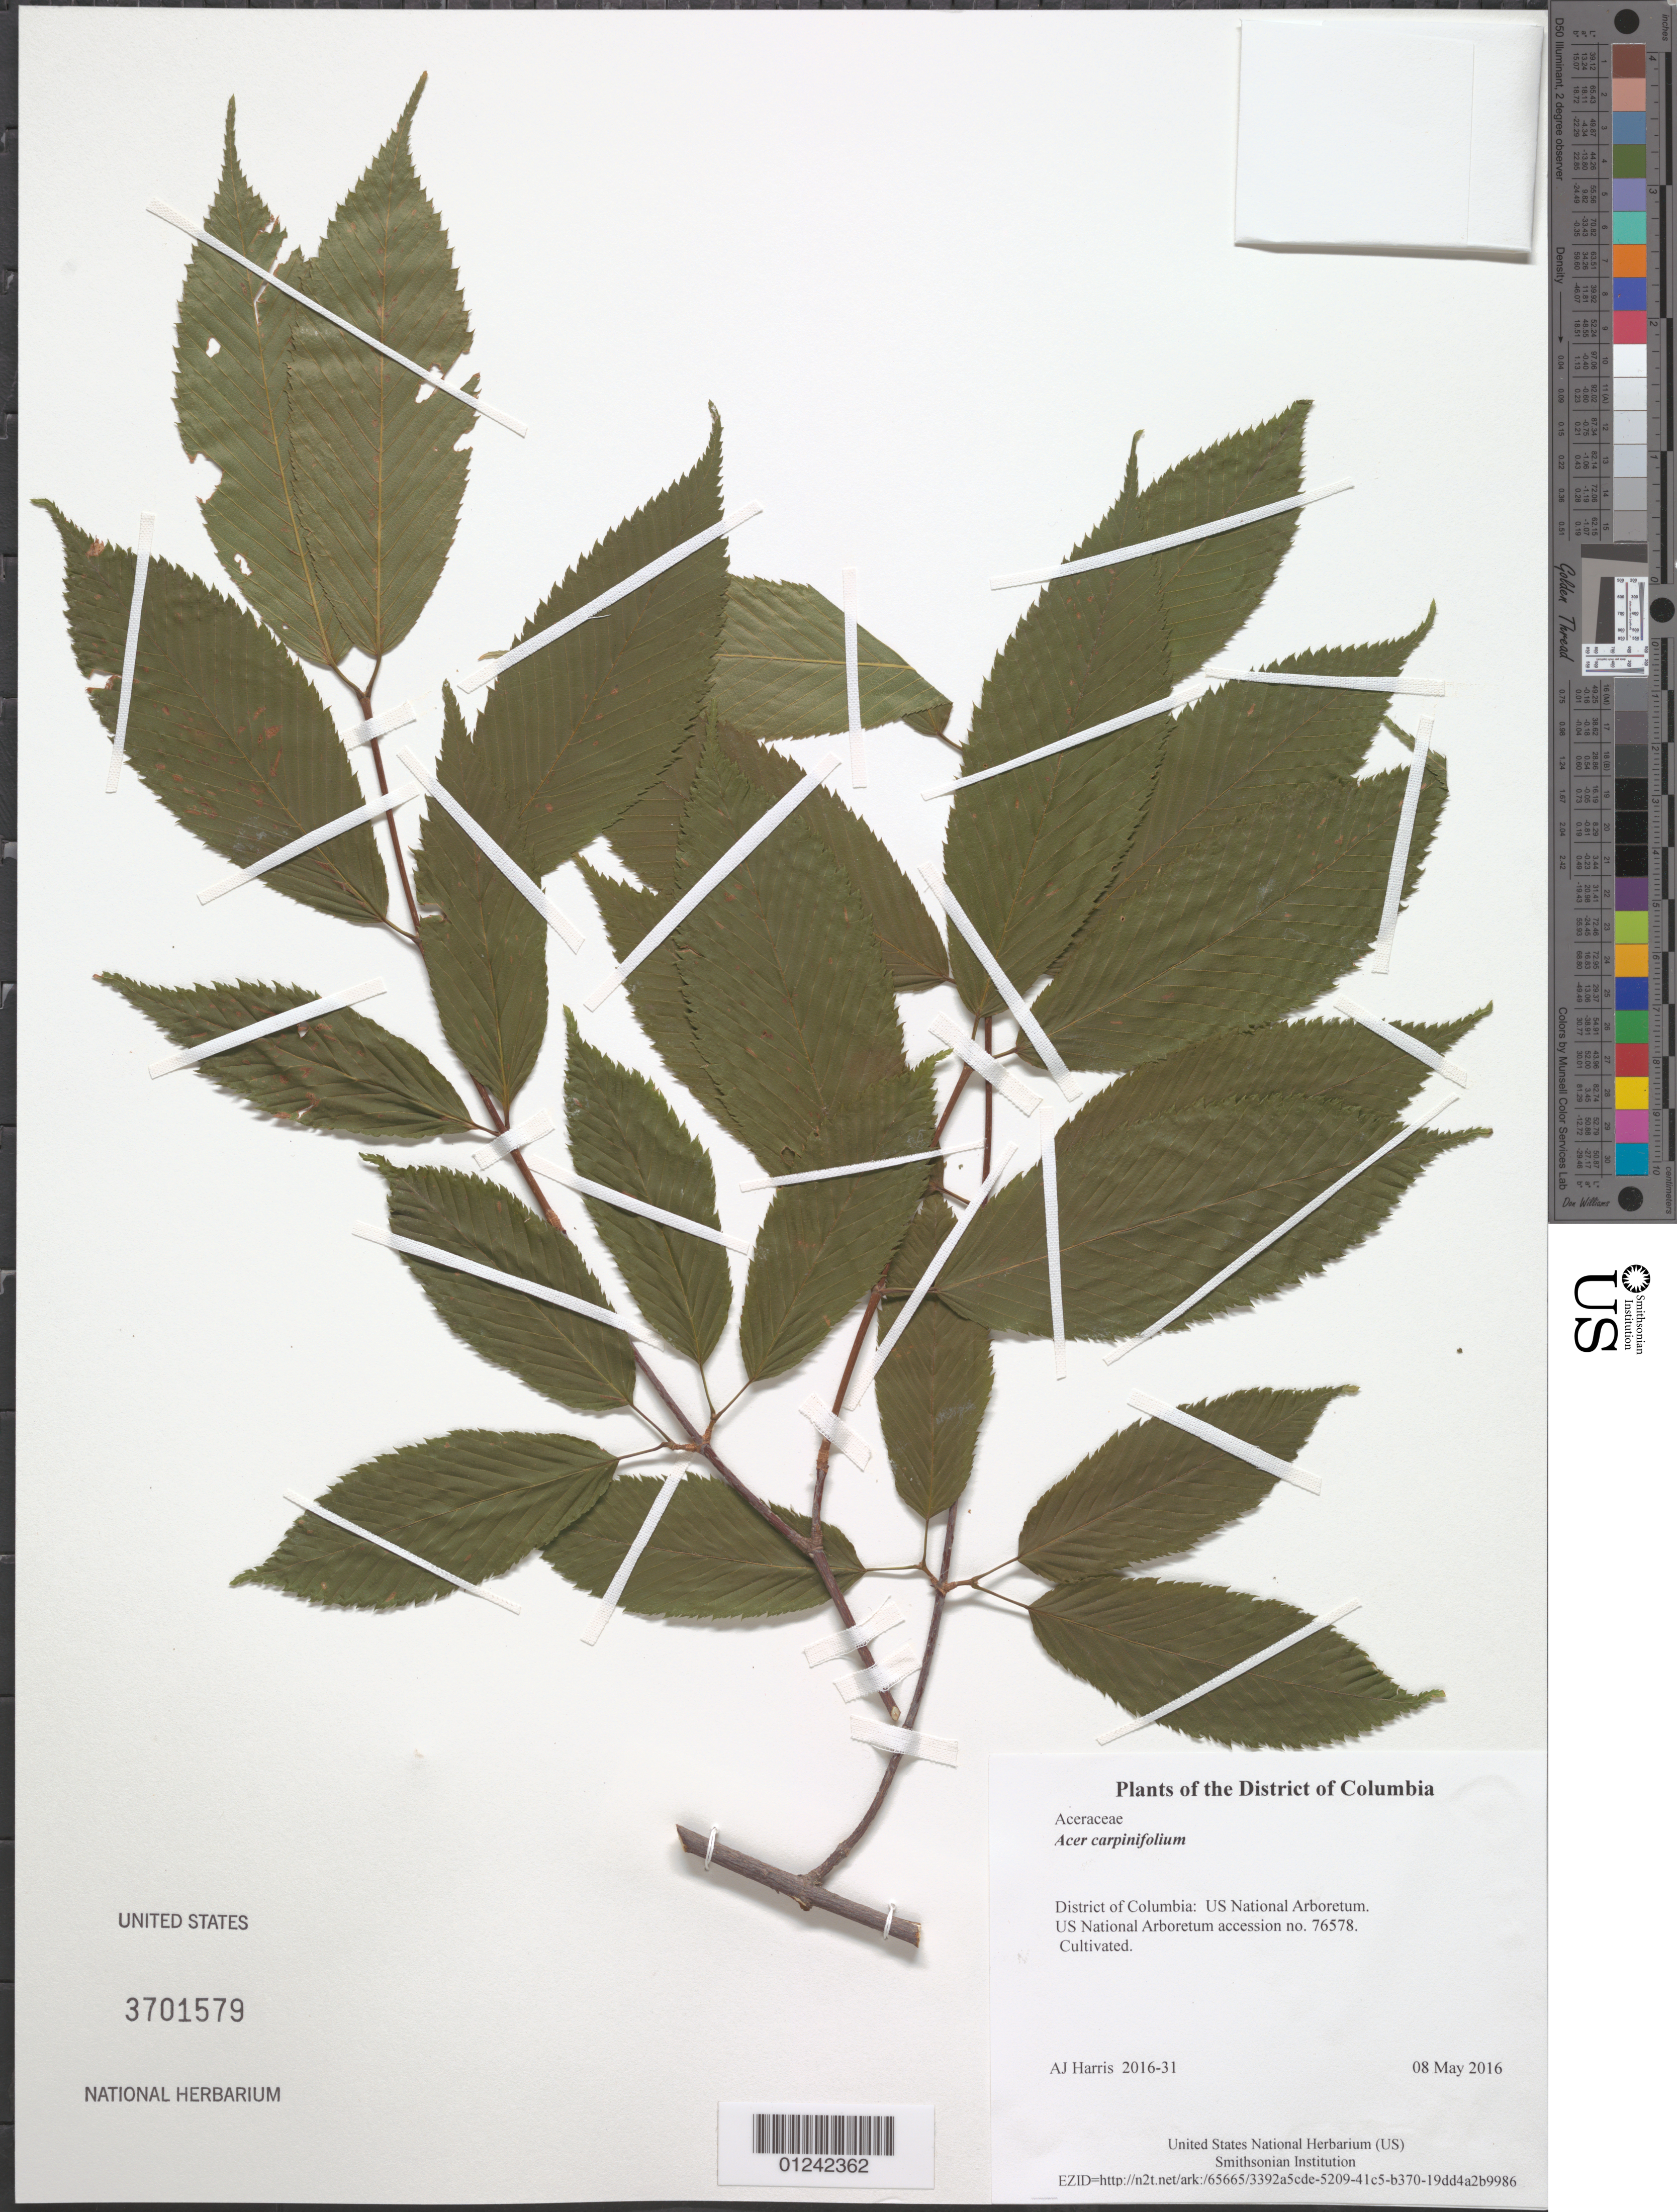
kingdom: Plantae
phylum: Tracheophyta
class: Magnoliopsida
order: Sapindales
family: Sapindaceae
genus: Acer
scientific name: Acer carpinifolium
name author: Siebold & Zucc.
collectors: A. J. Harris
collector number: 2016-31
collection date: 2016-05-08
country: United States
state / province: District of Columbia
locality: US National Arboretum.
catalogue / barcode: US 3701579